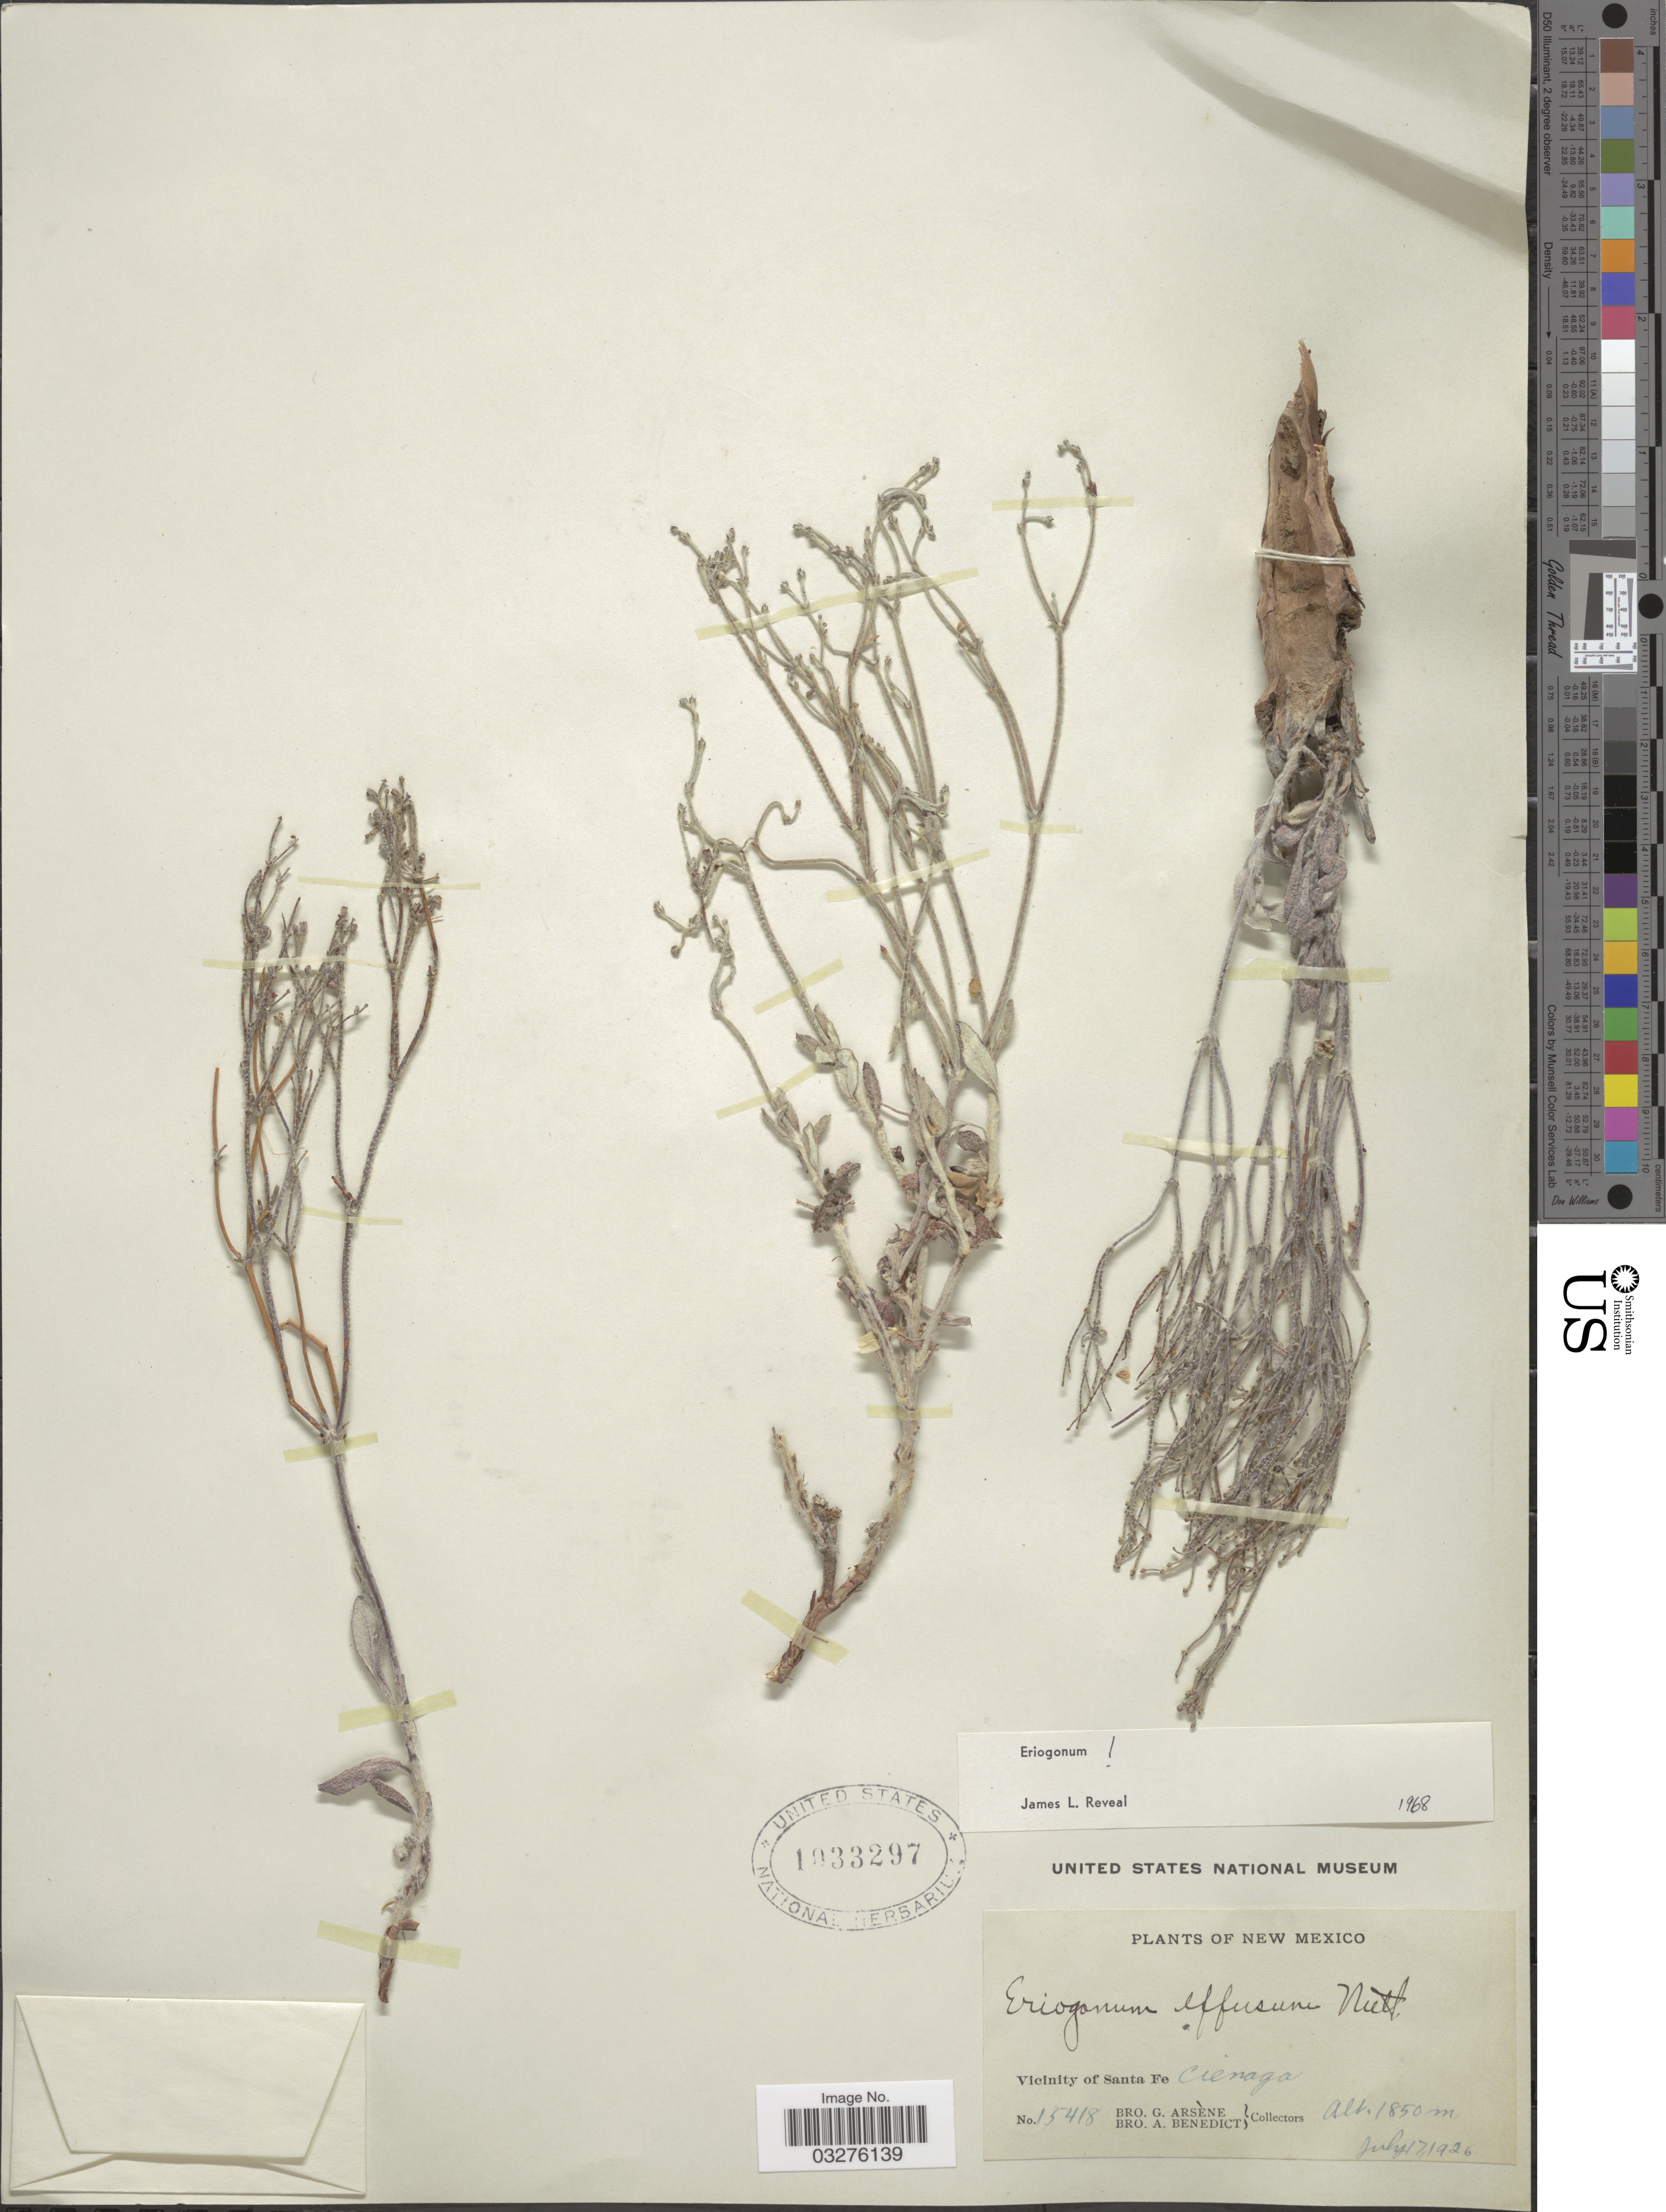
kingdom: Plantae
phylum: Tracheophyta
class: Magnoliopsida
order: Caryophyllales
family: Polygonaceae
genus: Eriogonum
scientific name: Eriogonum effusum var. effusum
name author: Nutt.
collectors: Bro. G. Arsène & Bro. A. Benedict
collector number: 15418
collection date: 1926-07-17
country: United States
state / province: New Mexico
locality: Vicinity of Santa Fe, Cienaga.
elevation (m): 1850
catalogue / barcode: US 1033297